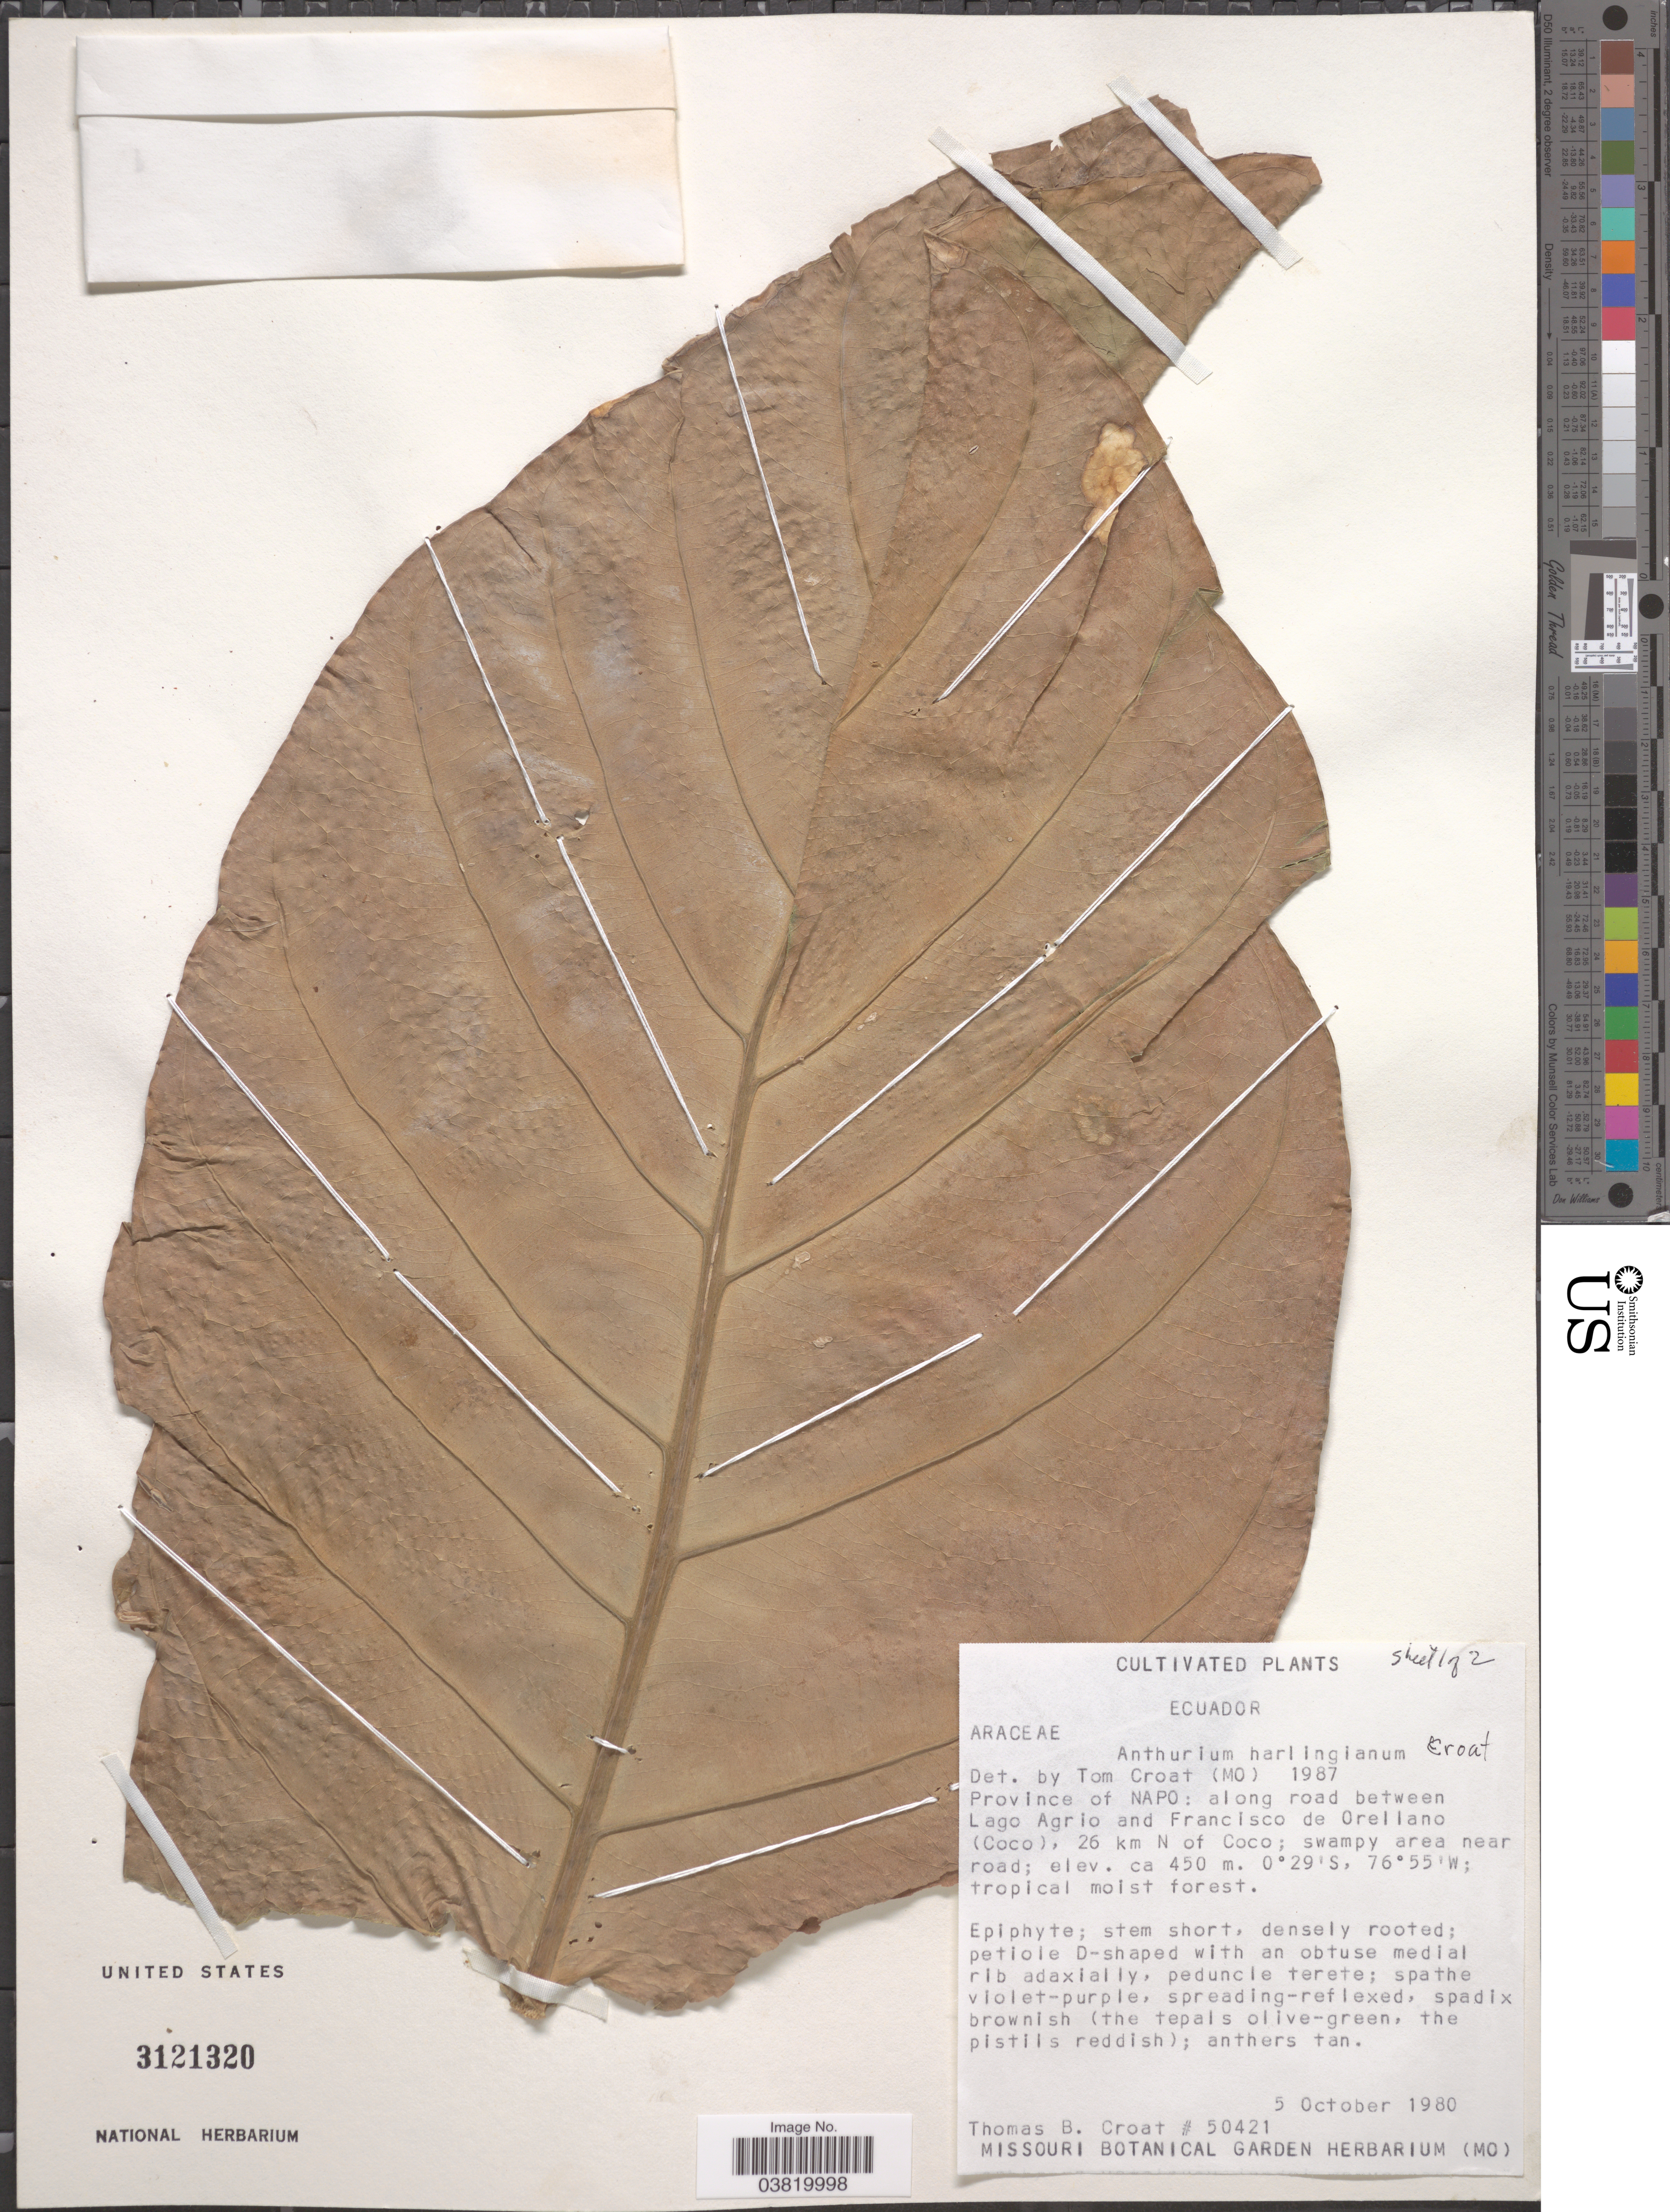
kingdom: Plantae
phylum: Tracheophyta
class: Liliopsida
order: Alismatales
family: Araceae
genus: Anthurium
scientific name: Anthurium harlingianum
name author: Croat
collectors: T. B. Croat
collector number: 50421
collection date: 1980-10-05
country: Ecuador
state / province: Napo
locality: Along road between Lago Agrio and Francisco de Orellano (Coco), 26 km N of Coco.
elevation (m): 450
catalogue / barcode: US 3121320